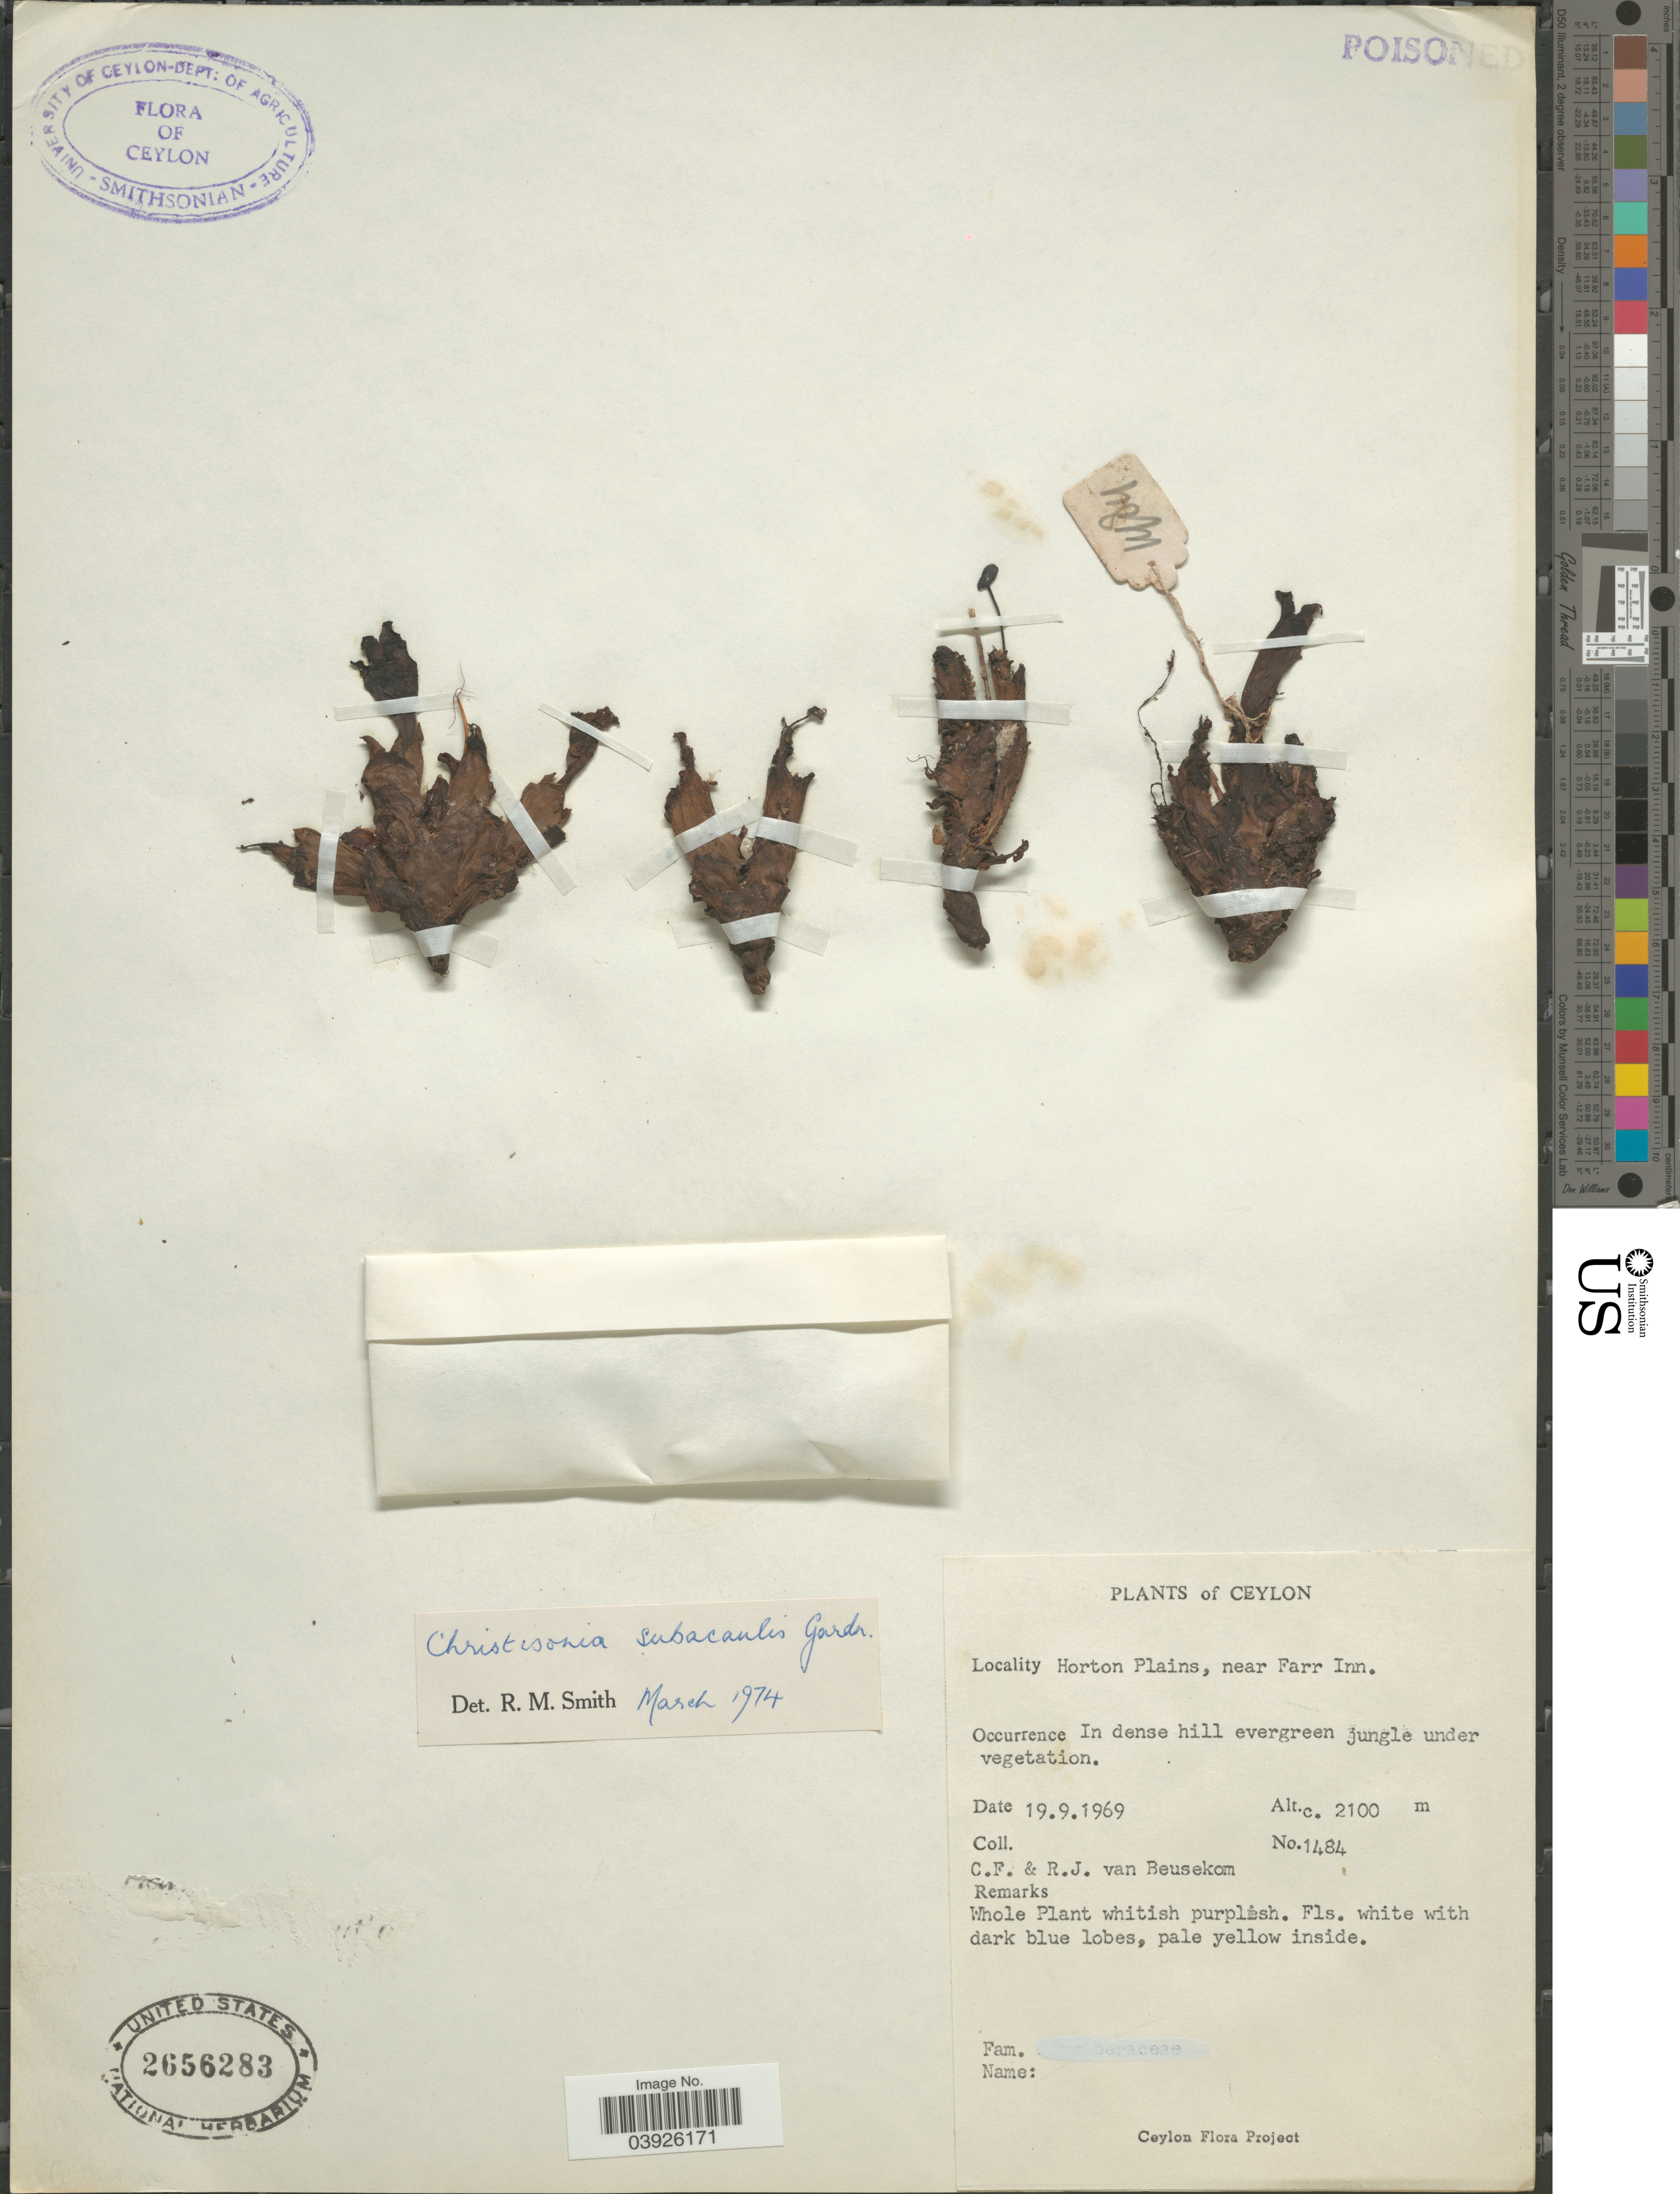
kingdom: Plantae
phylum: Tracheophyta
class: Magnoliopsida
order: Lamiales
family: Orobanchaceae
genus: Christisonia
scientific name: Christisonia subacaulis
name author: (Benth.) Gardner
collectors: C. F. Beusekom & R. Van Beusekom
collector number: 1484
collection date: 1969-09-19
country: Sri Lanka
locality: Ceylon. Horton Plains, near Farr Inn.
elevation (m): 2100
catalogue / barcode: US 2656283